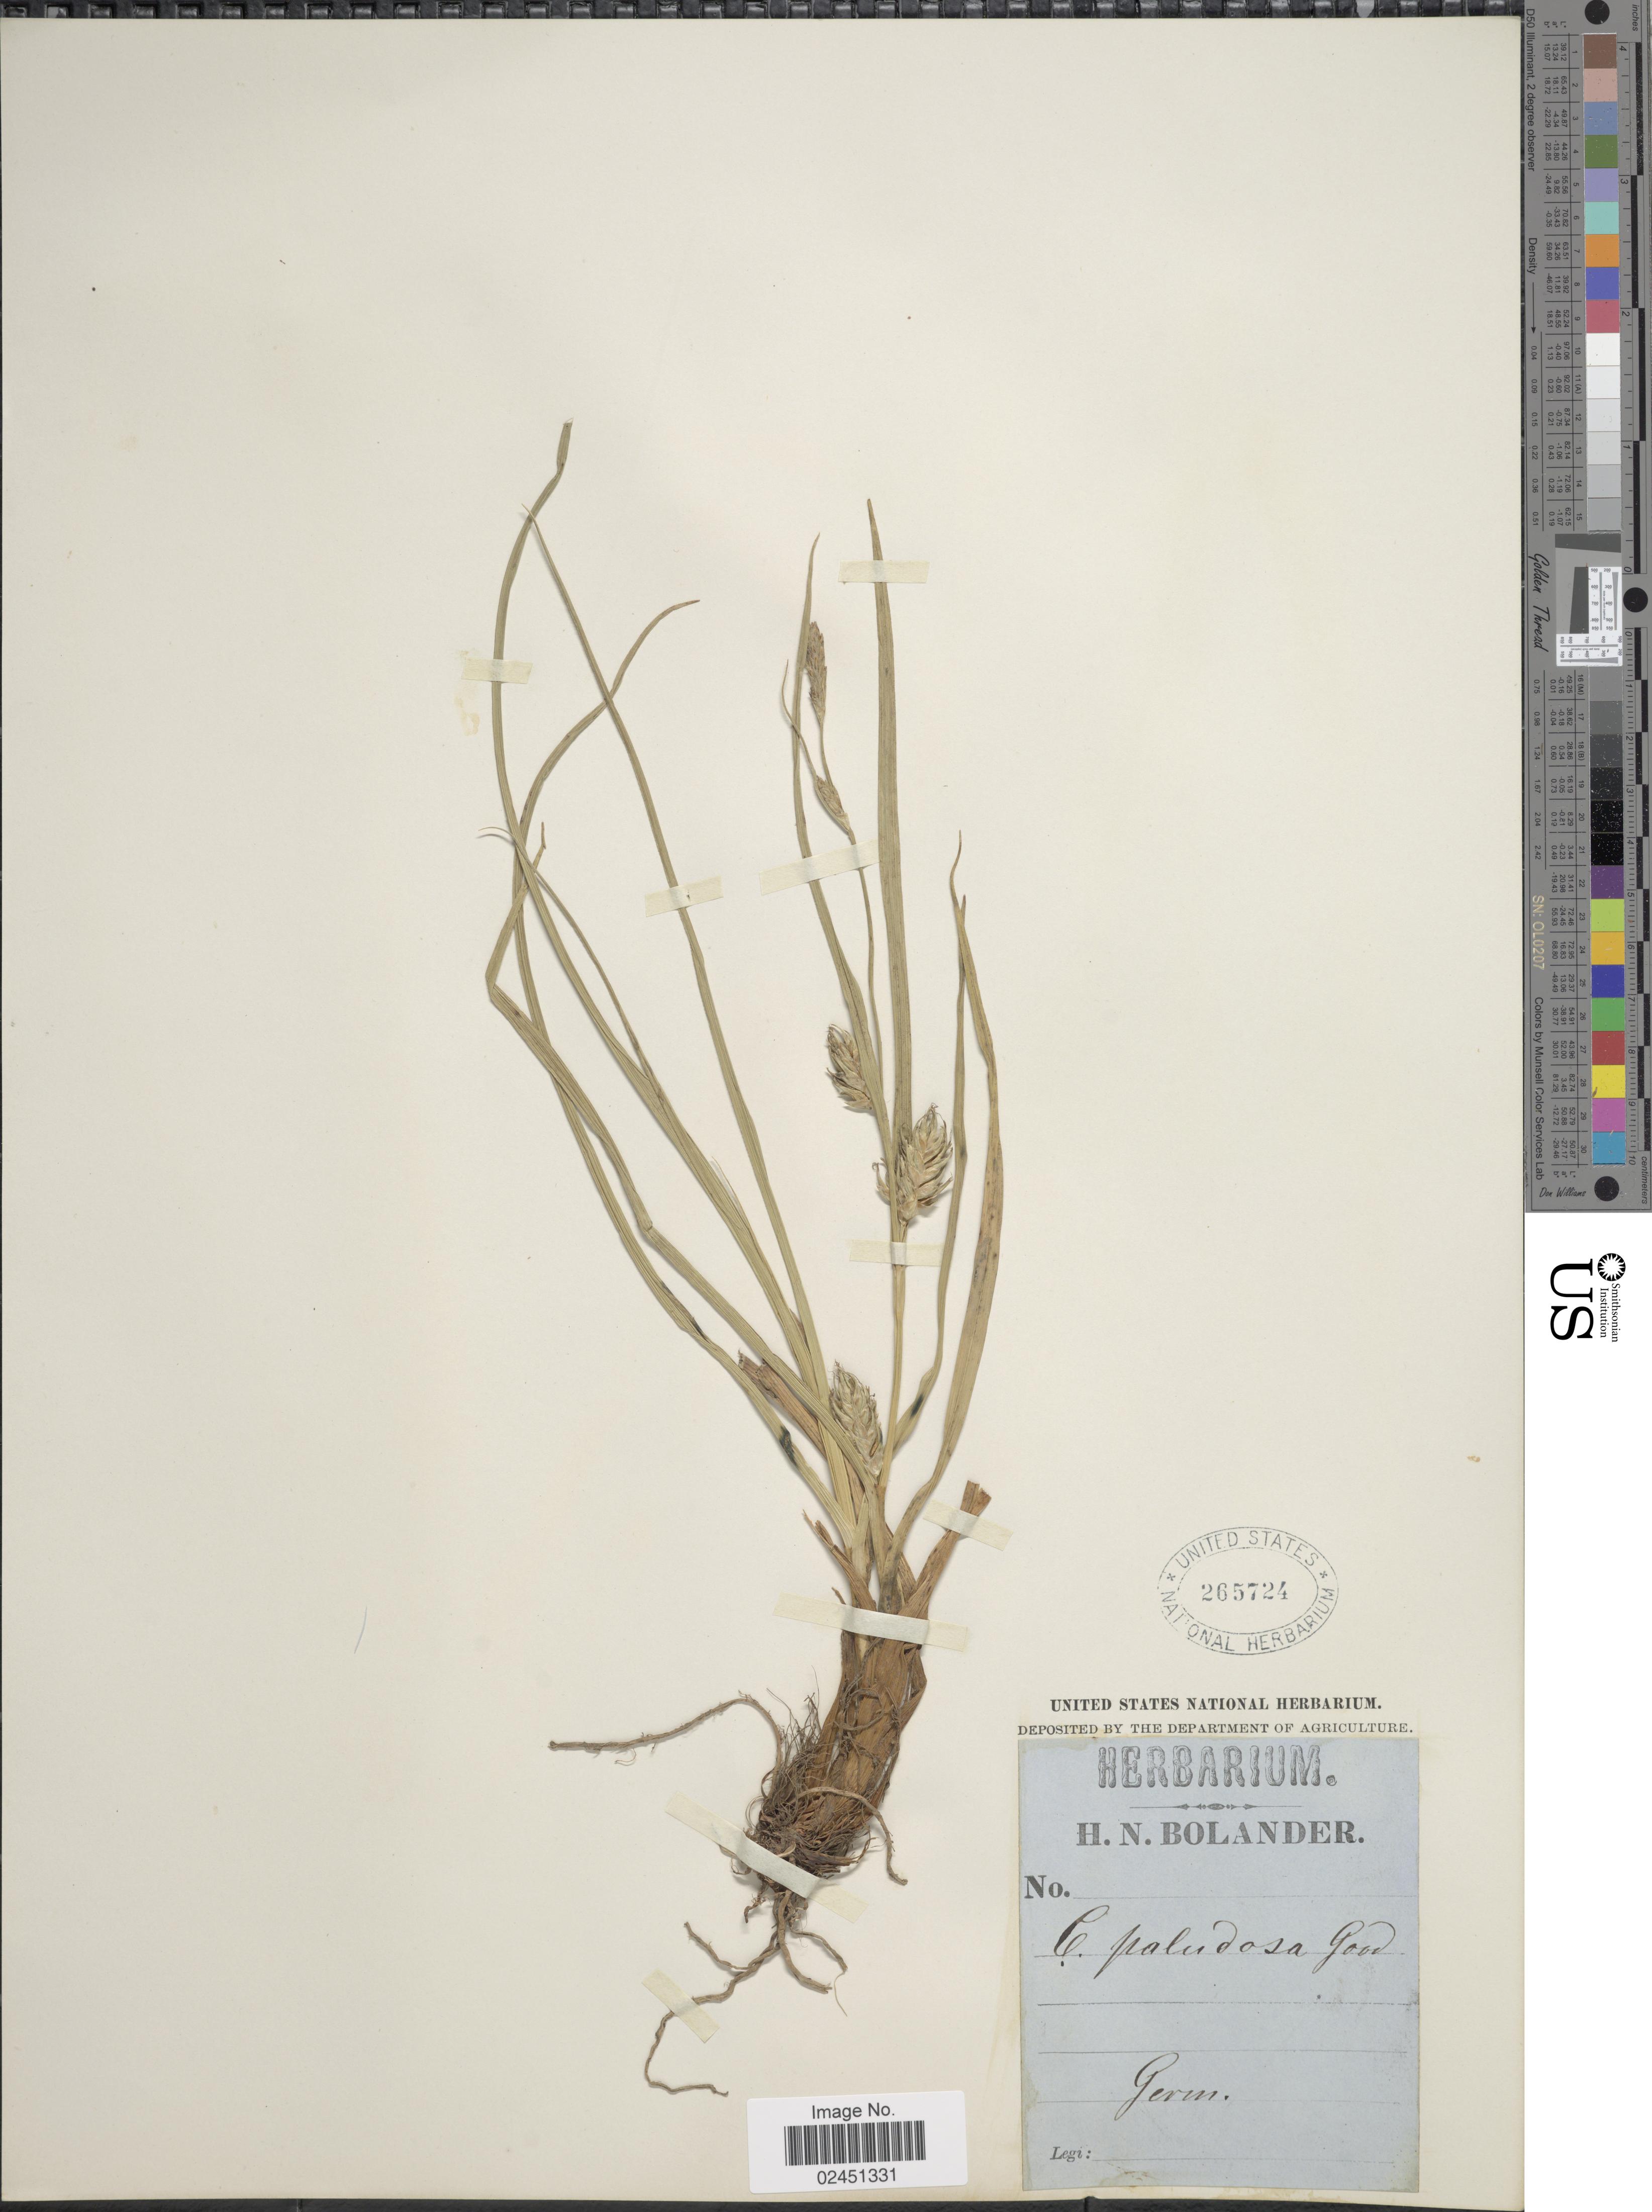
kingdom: Plantae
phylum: Tracheophyta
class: Liliopsida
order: Poales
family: Cyperaceae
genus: Carex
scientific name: Carex acutiformis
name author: Ehrh.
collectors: H. N. Bolander (herbarium)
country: Germany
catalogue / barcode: US 265724